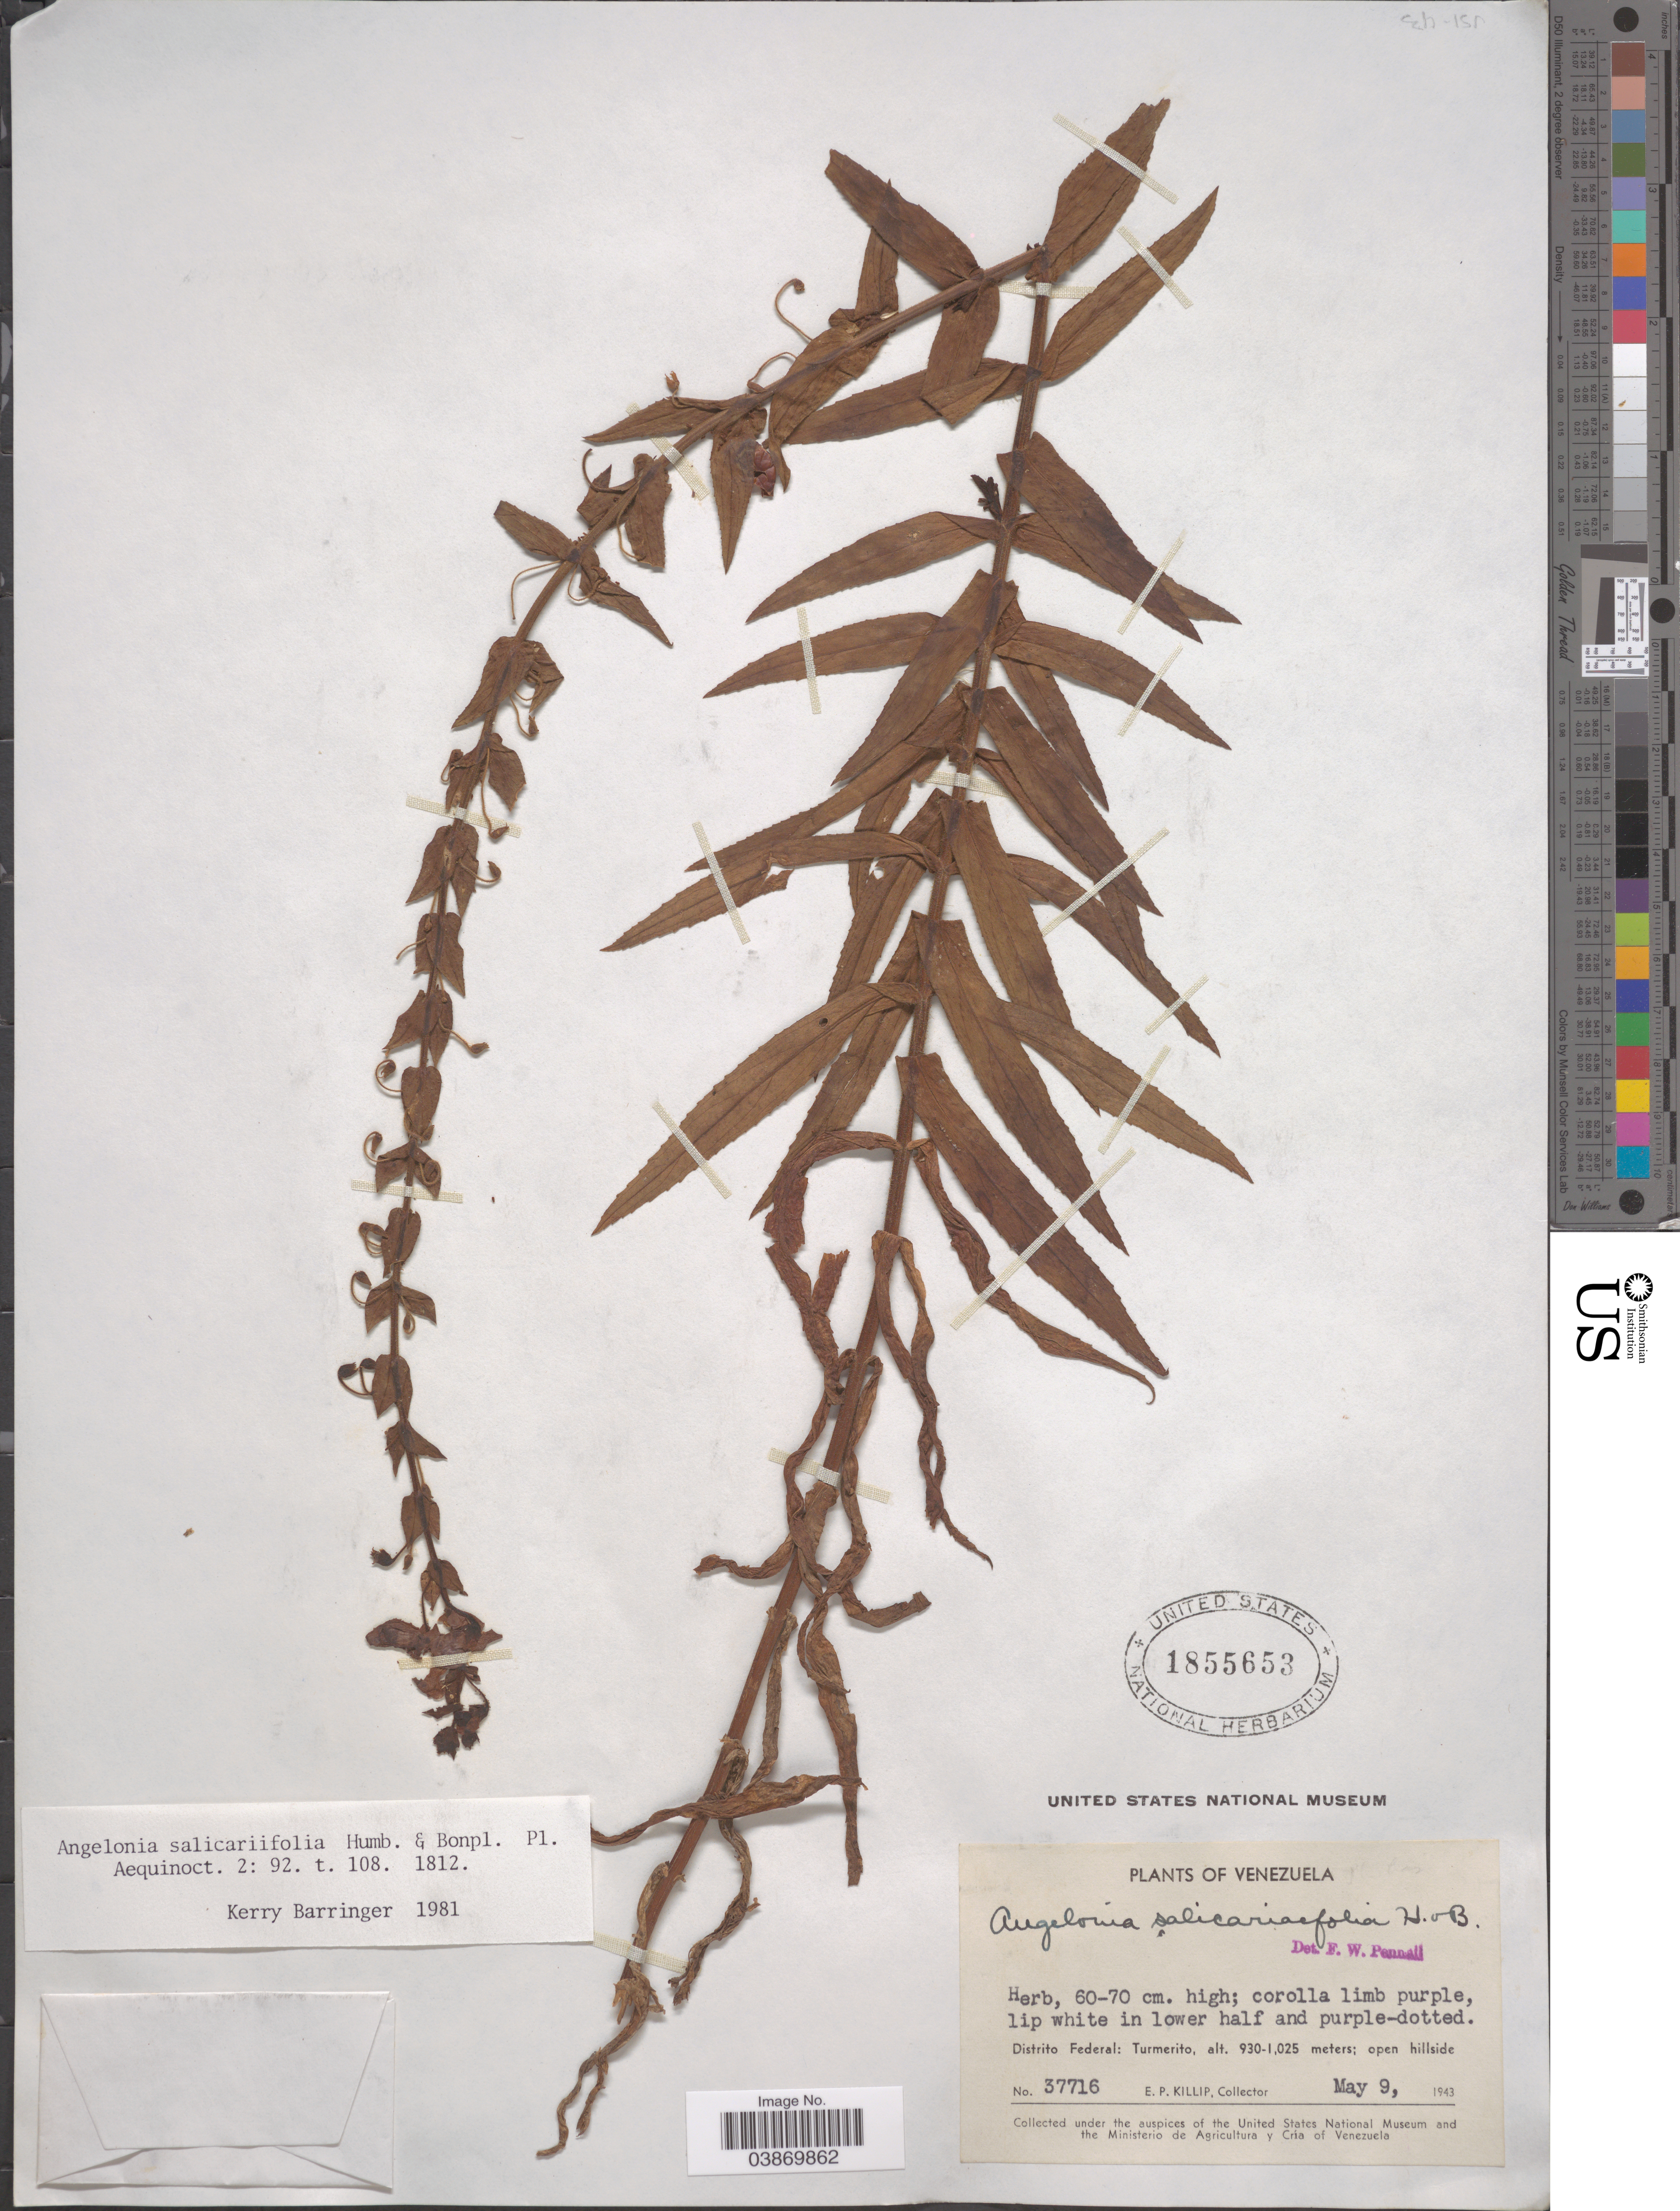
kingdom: Plantae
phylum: Tracheophyta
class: Magnoliopsida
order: Lamiales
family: Plantaginaceae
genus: Angelonia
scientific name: Angelonia salicariifolia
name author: Bonpl.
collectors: E. P. Killip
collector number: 37716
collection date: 1943-05-09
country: Venezuela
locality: Distrito Federal: Turmerito.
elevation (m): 930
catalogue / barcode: US 1855653